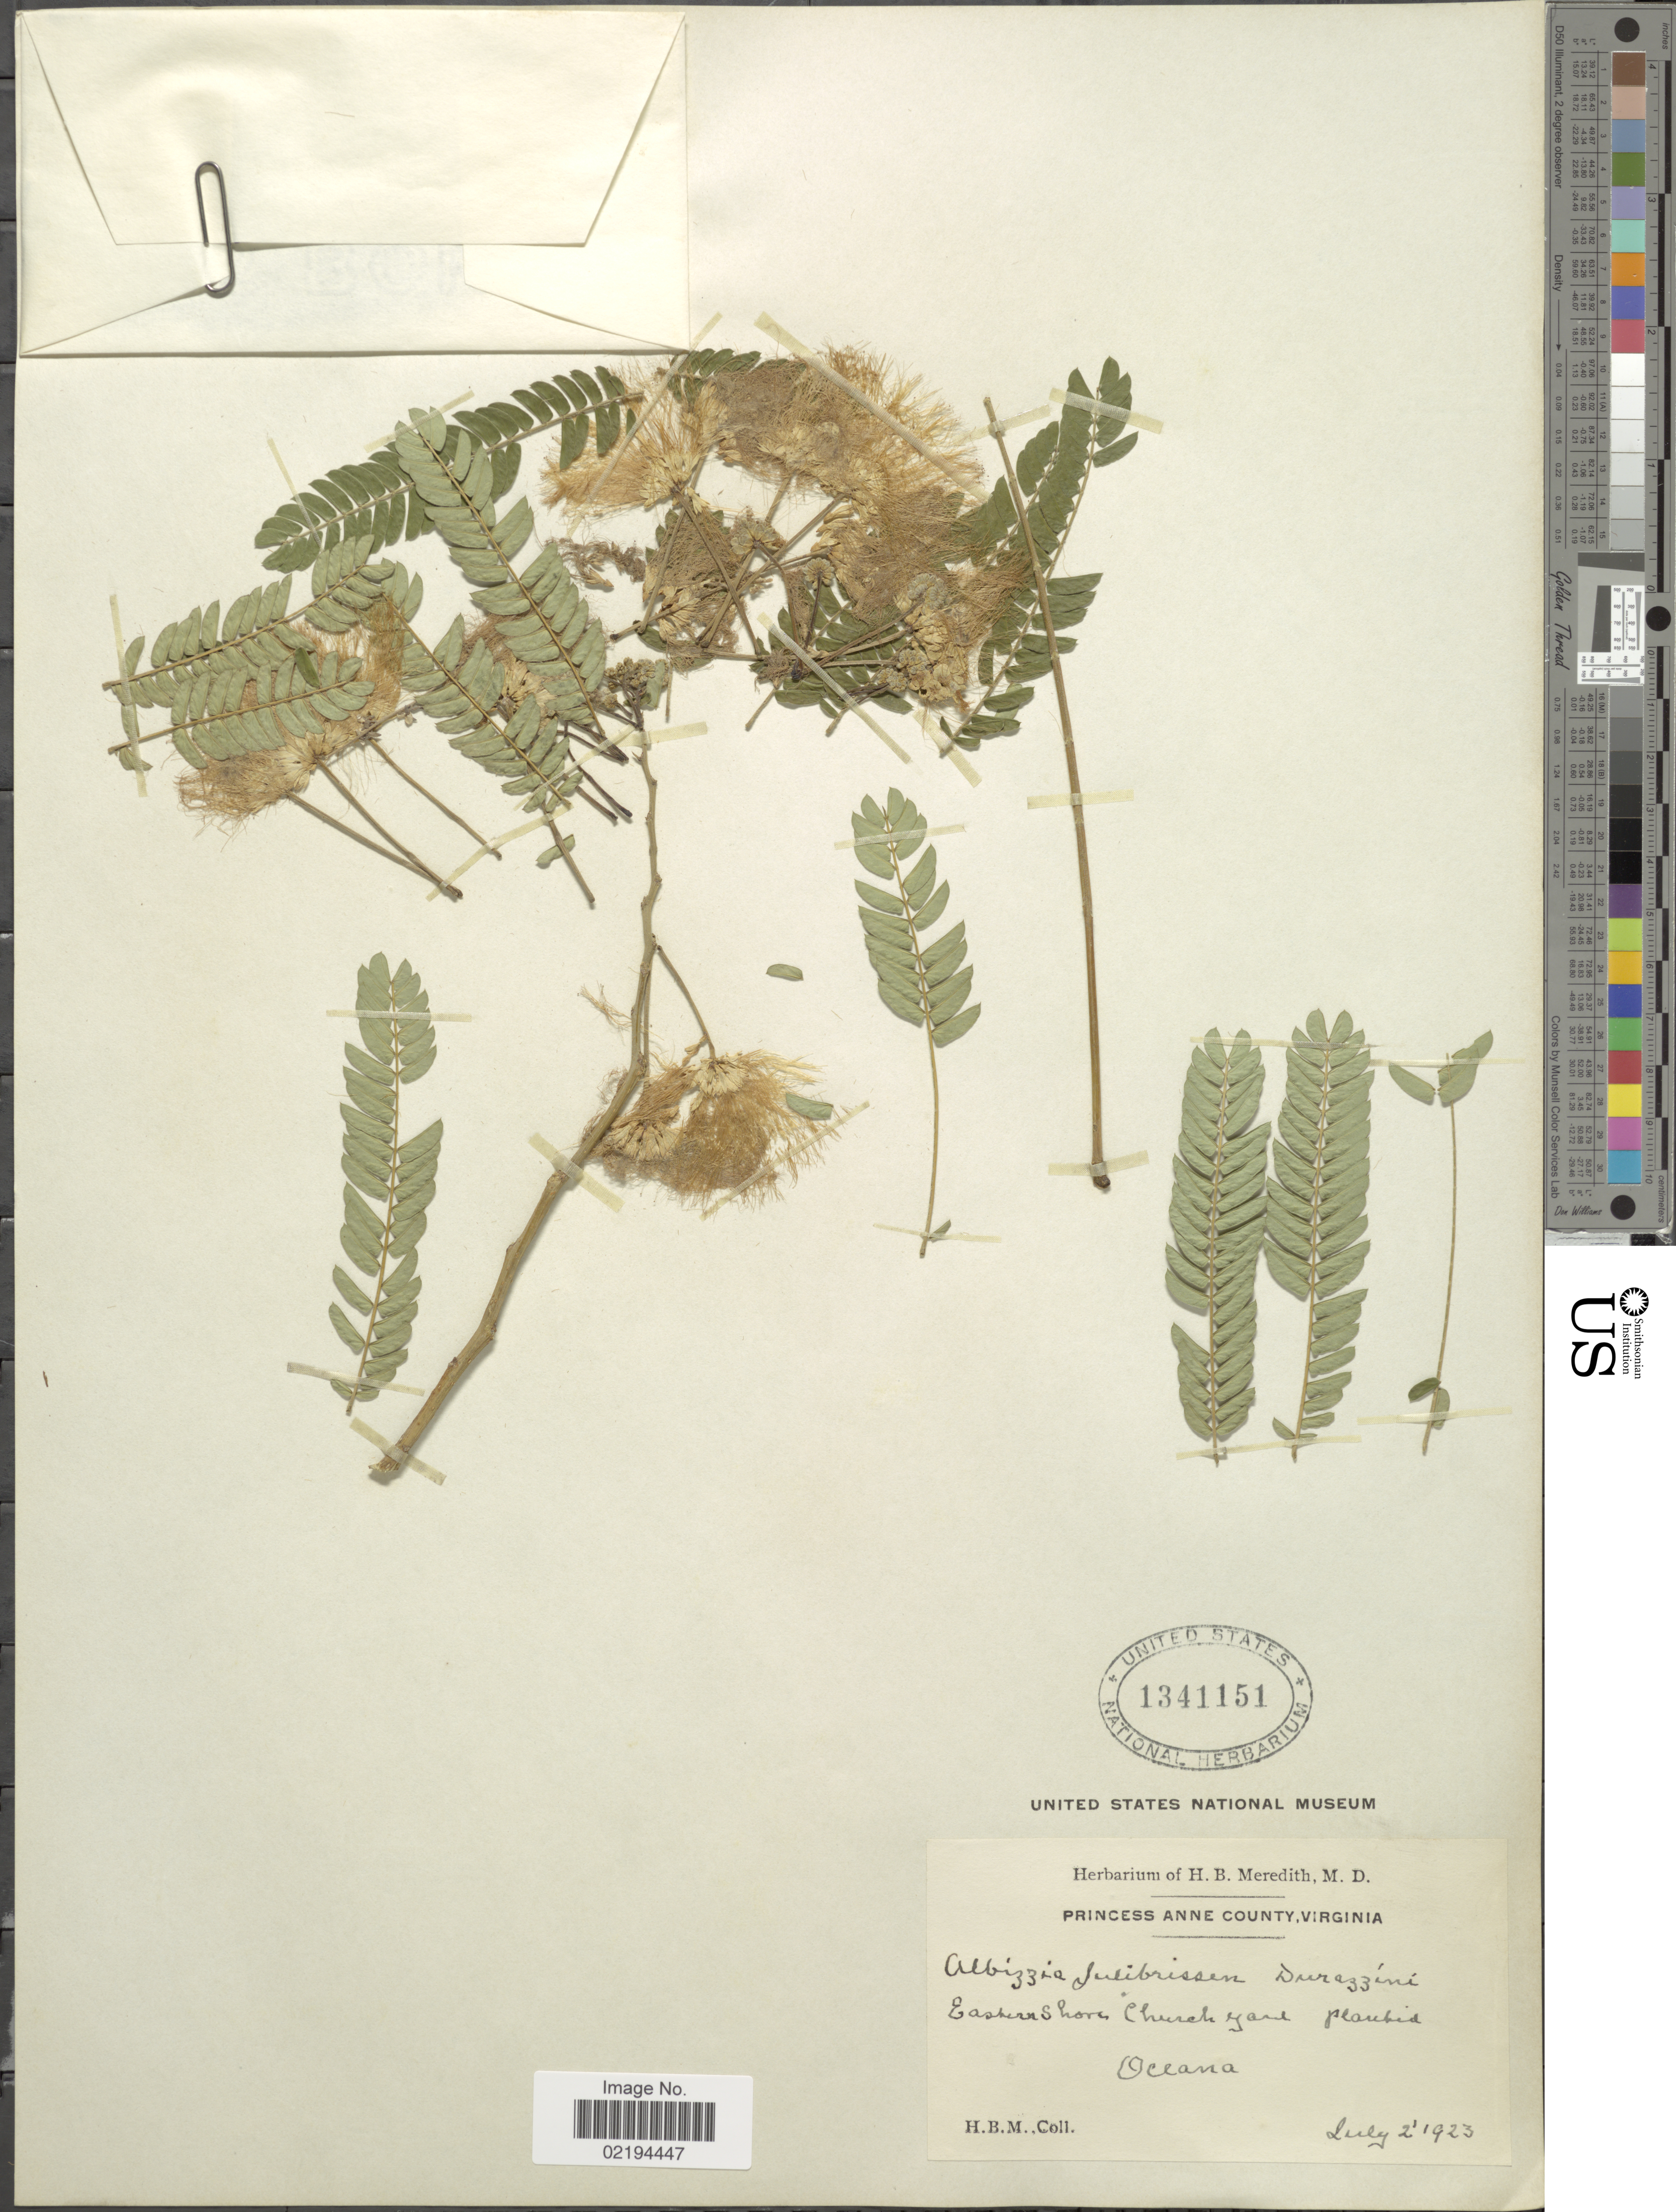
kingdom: Plantae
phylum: Tracheophyta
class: Magnoliopsida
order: Fabales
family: Fabaceae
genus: Albizia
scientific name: Albizia julibrissin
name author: Durazz.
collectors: H. Meredith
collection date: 1923-07-21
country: United States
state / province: Virginia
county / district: City of Virginia Beach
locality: Princess Anne (=historic county name)County, Eastern Shore Church Yard. Oceana.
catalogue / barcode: US 1341151